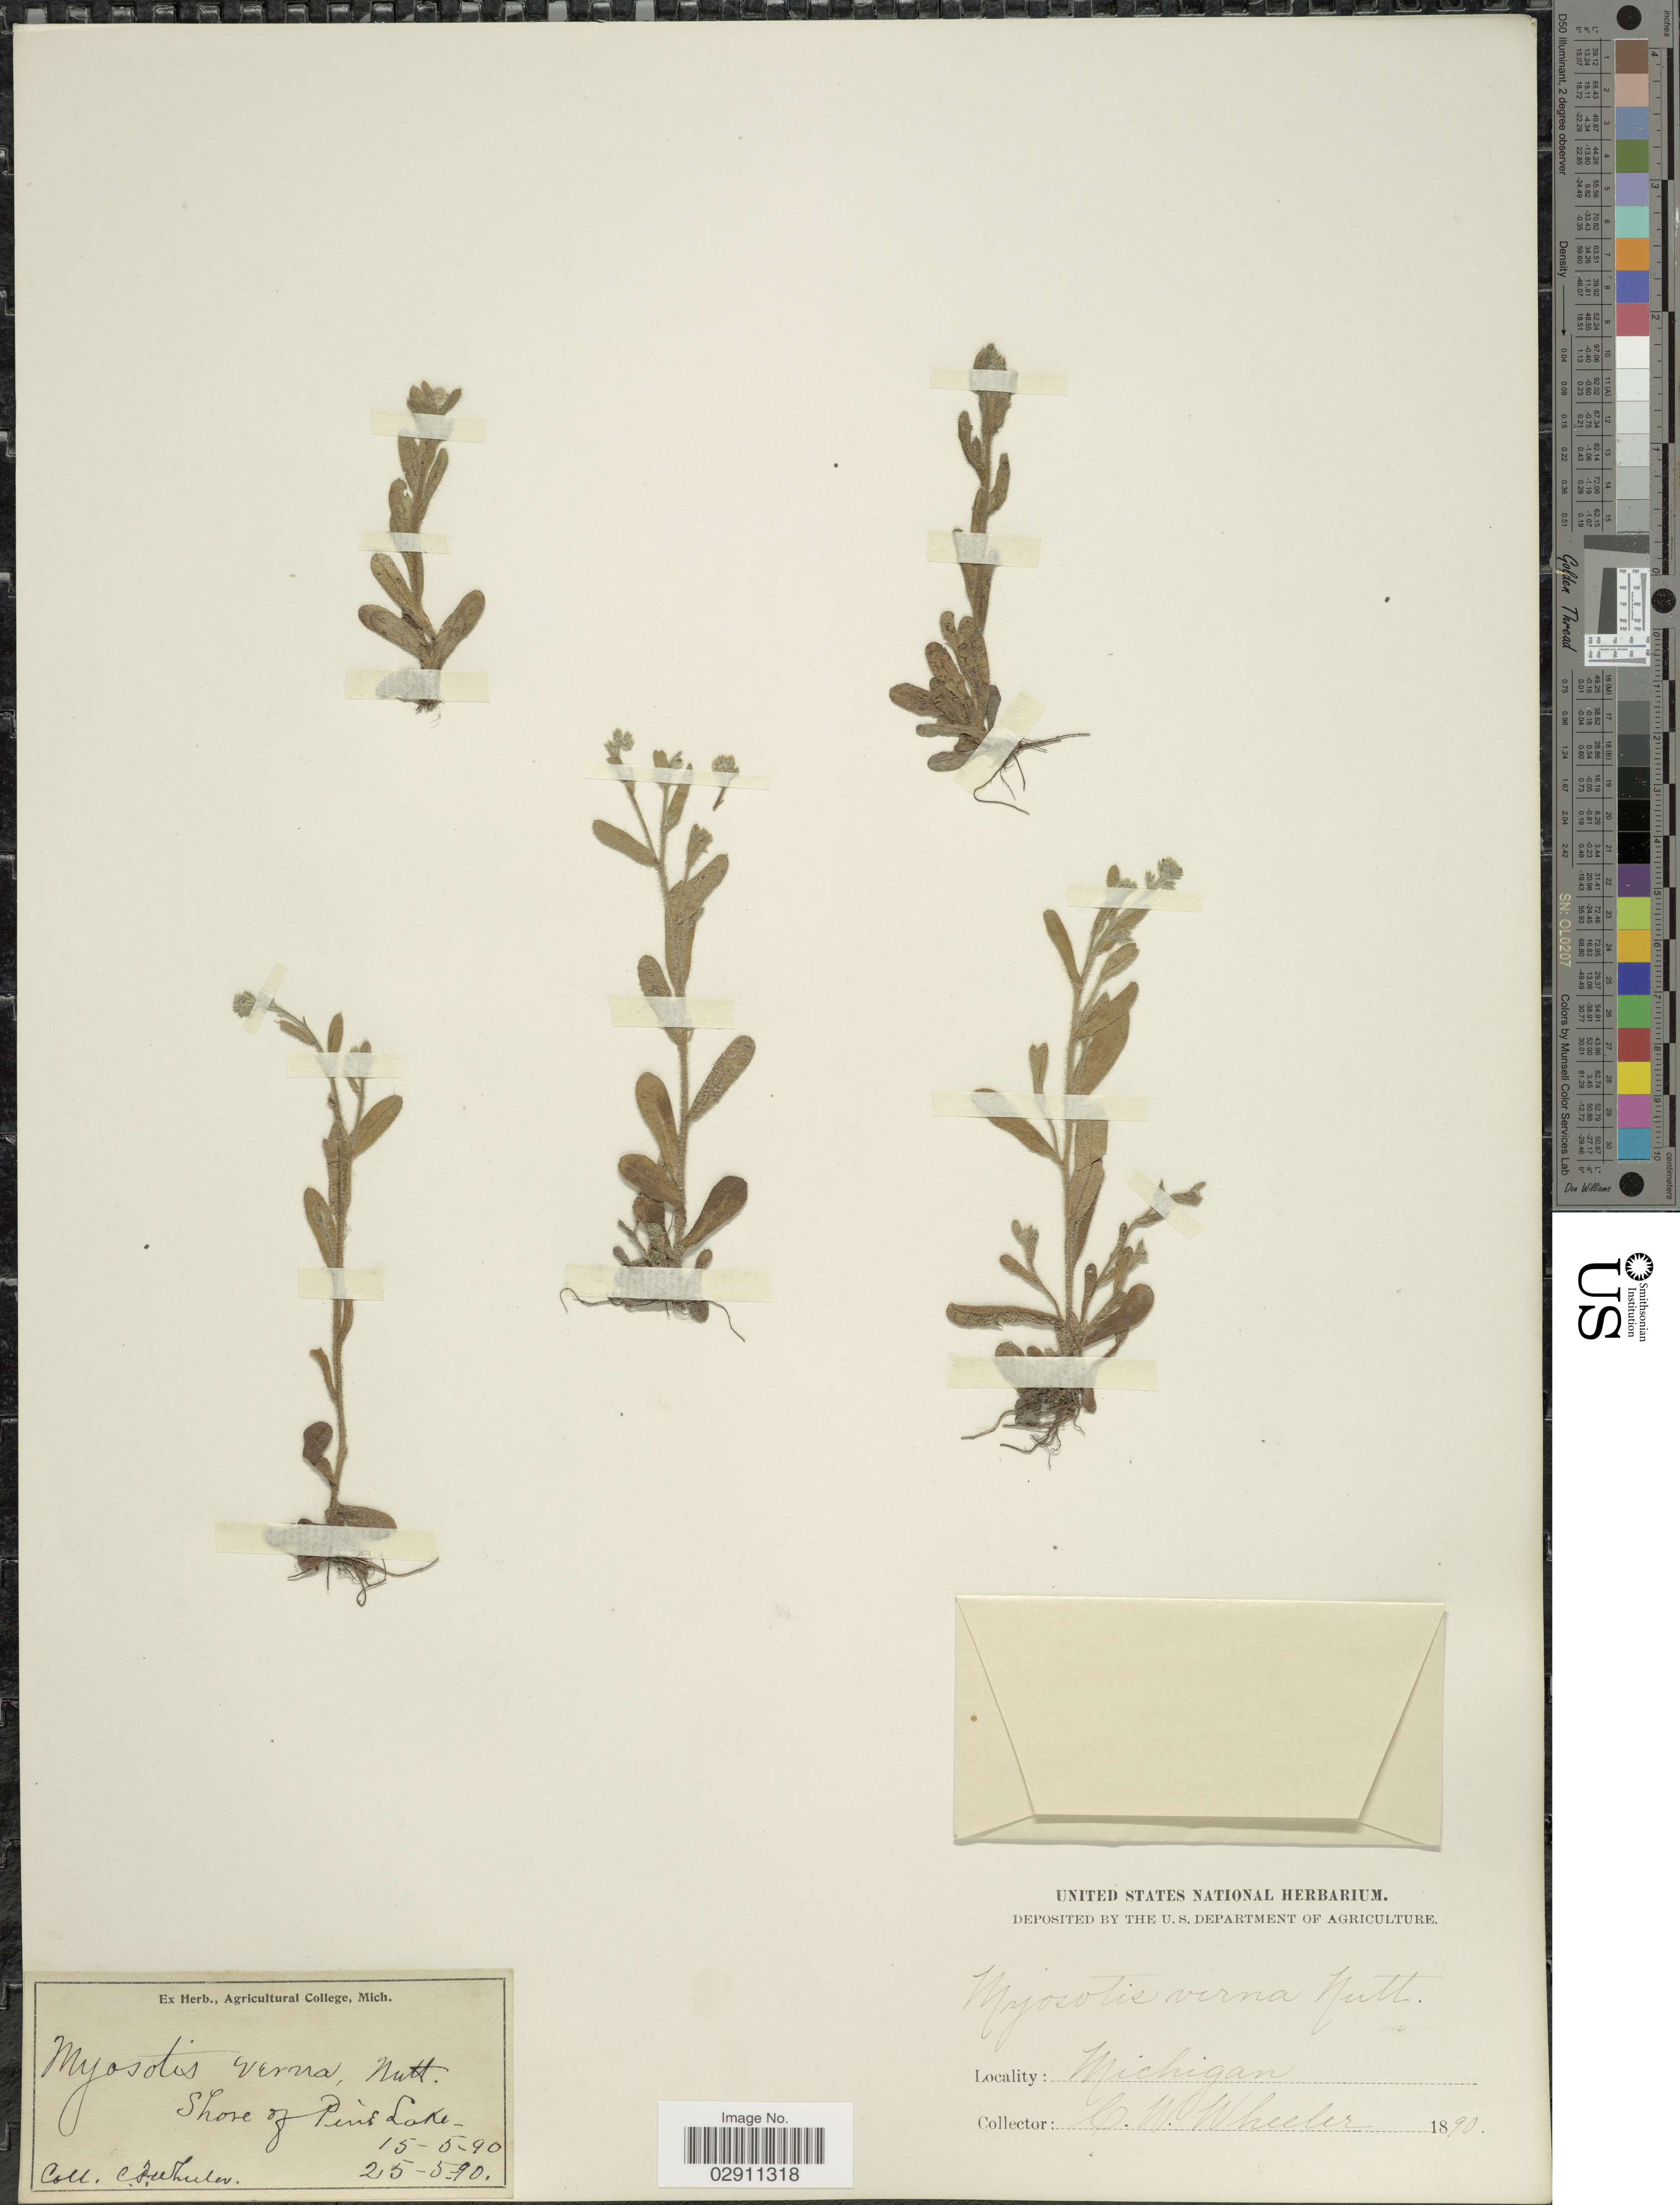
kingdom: Plantae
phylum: Tracheophyta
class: Magnoliopsida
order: Boraginales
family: Boraginaceae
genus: Myosotis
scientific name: Myosotis verna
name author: Nutt.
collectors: C. Wheeler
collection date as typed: Transcribed d/m/y: 15/5/90 to 25/5/90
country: United States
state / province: Michigan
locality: Shore of Pine Lake.